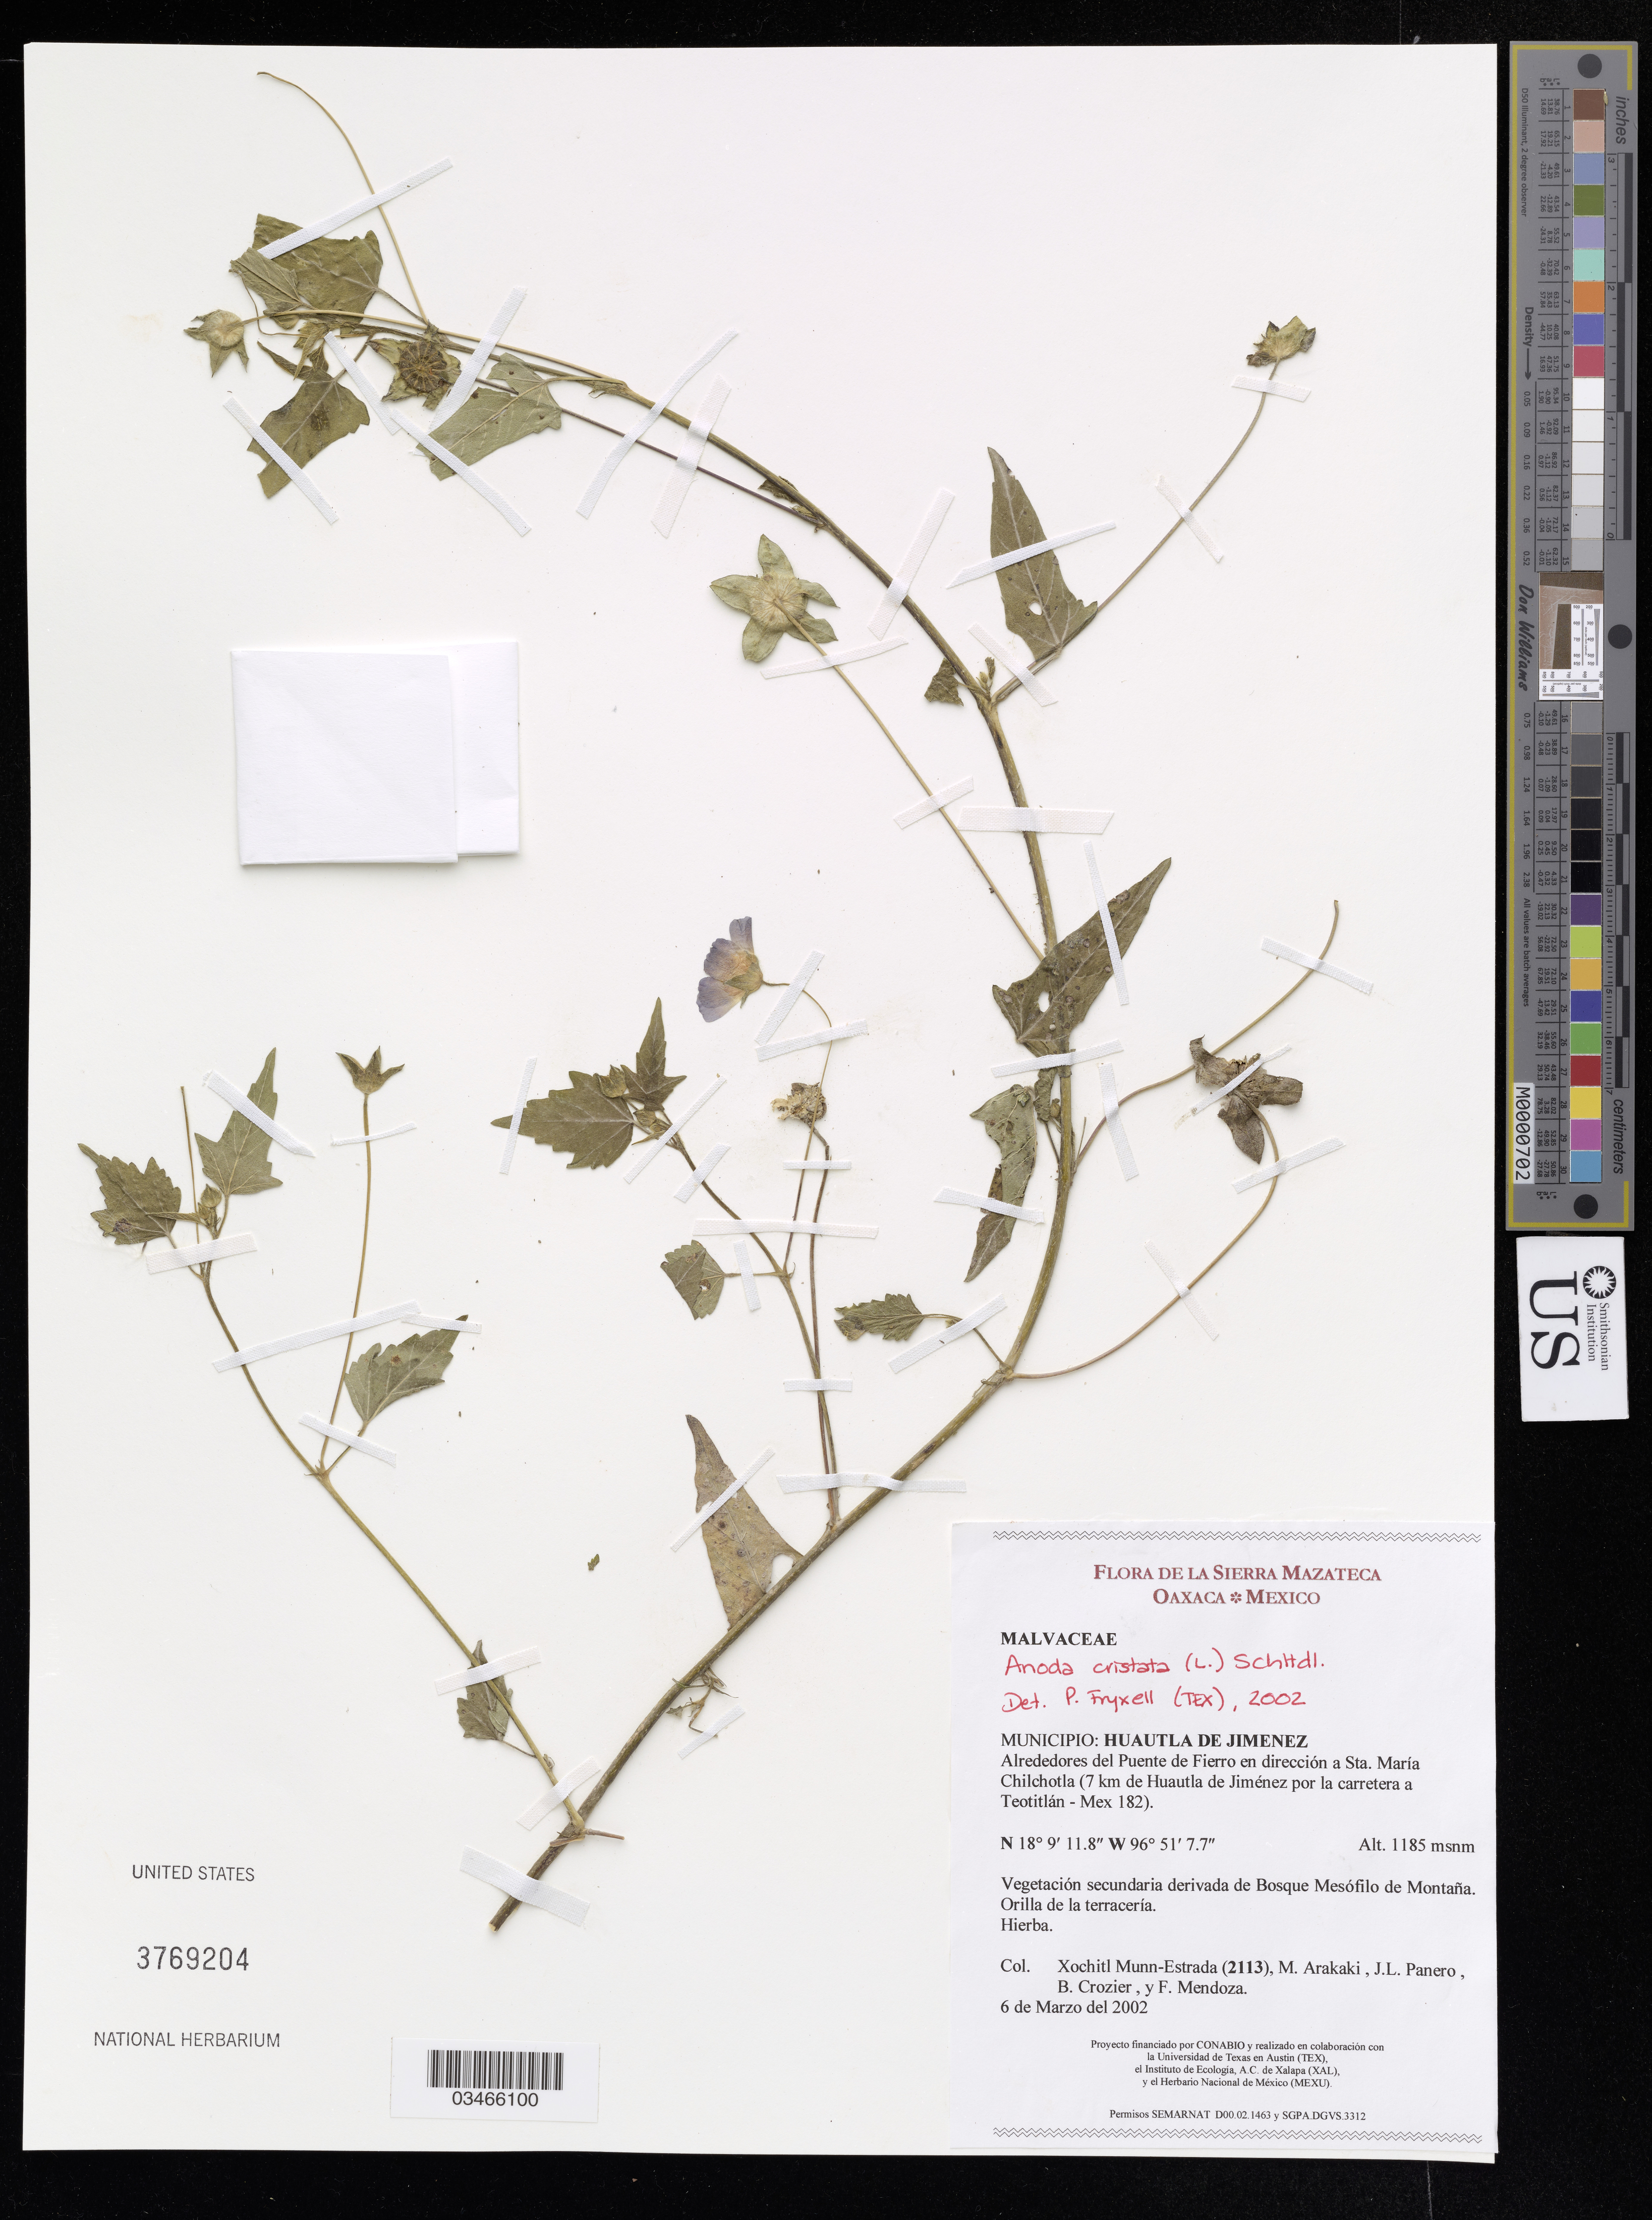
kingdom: Plantae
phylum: Tracheophyta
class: Magnoliopsida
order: Malvales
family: Malvaceae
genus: Anoda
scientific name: Anoda cristata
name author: (L.) Schltdl.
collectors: X. Munn-Estrada, M. Arakaki, J. L. Panero & B. Crozier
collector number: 2113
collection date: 2002-03-06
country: Mexico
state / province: Oaxaca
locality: Municipio: Huautla de Jimenez, Alrededores del Puente de Fierro en dirección a Sta. María Chilchotla (7 km de Huautla de Jiménez por la carretera a Teotitlán - Mex 182).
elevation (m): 1185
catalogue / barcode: US 3769204